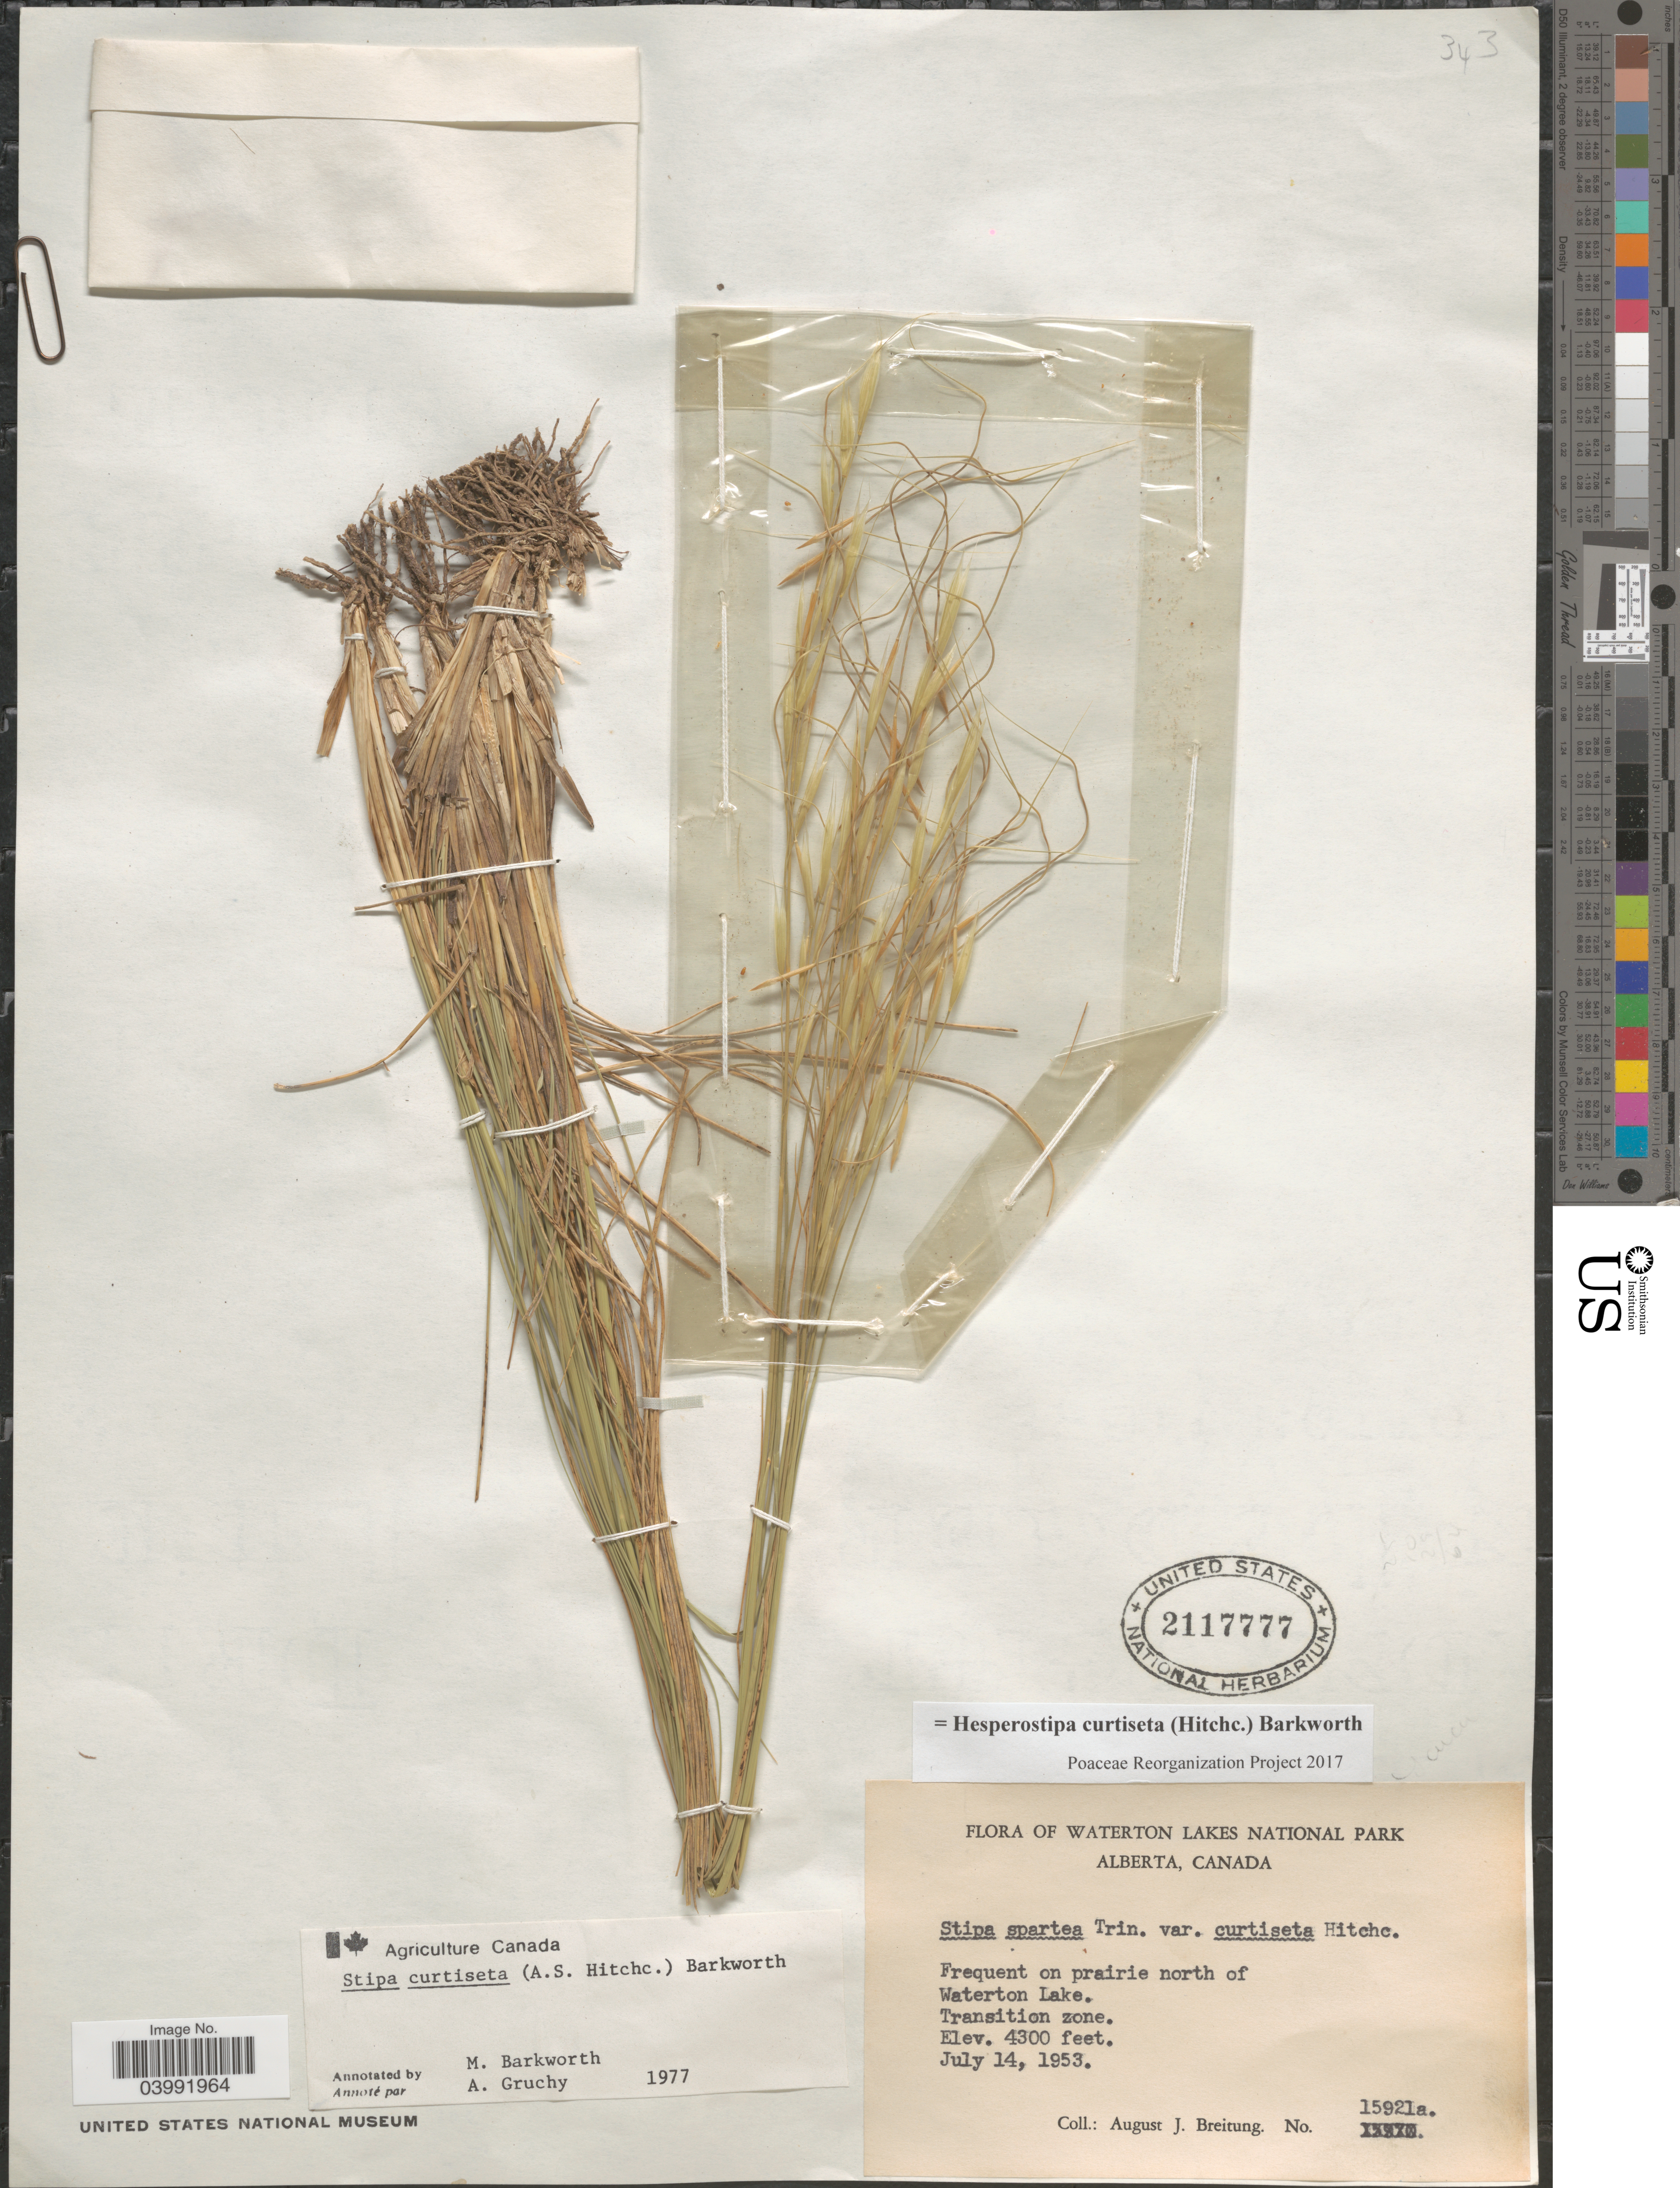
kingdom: Plantae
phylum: Tracheophyta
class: Liliopsida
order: Poales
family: Poaceae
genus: Hesperostipa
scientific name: Hesperostipa curtiseta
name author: (Hitchc.) Barkworth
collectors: A. Breitung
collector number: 15921a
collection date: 1953-07-14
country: Canada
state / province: Alberta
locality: Waterton Lakes National Park. On prairie north of Waterton Lake. Transition zone.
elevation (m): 1311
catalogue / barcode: US 2117777